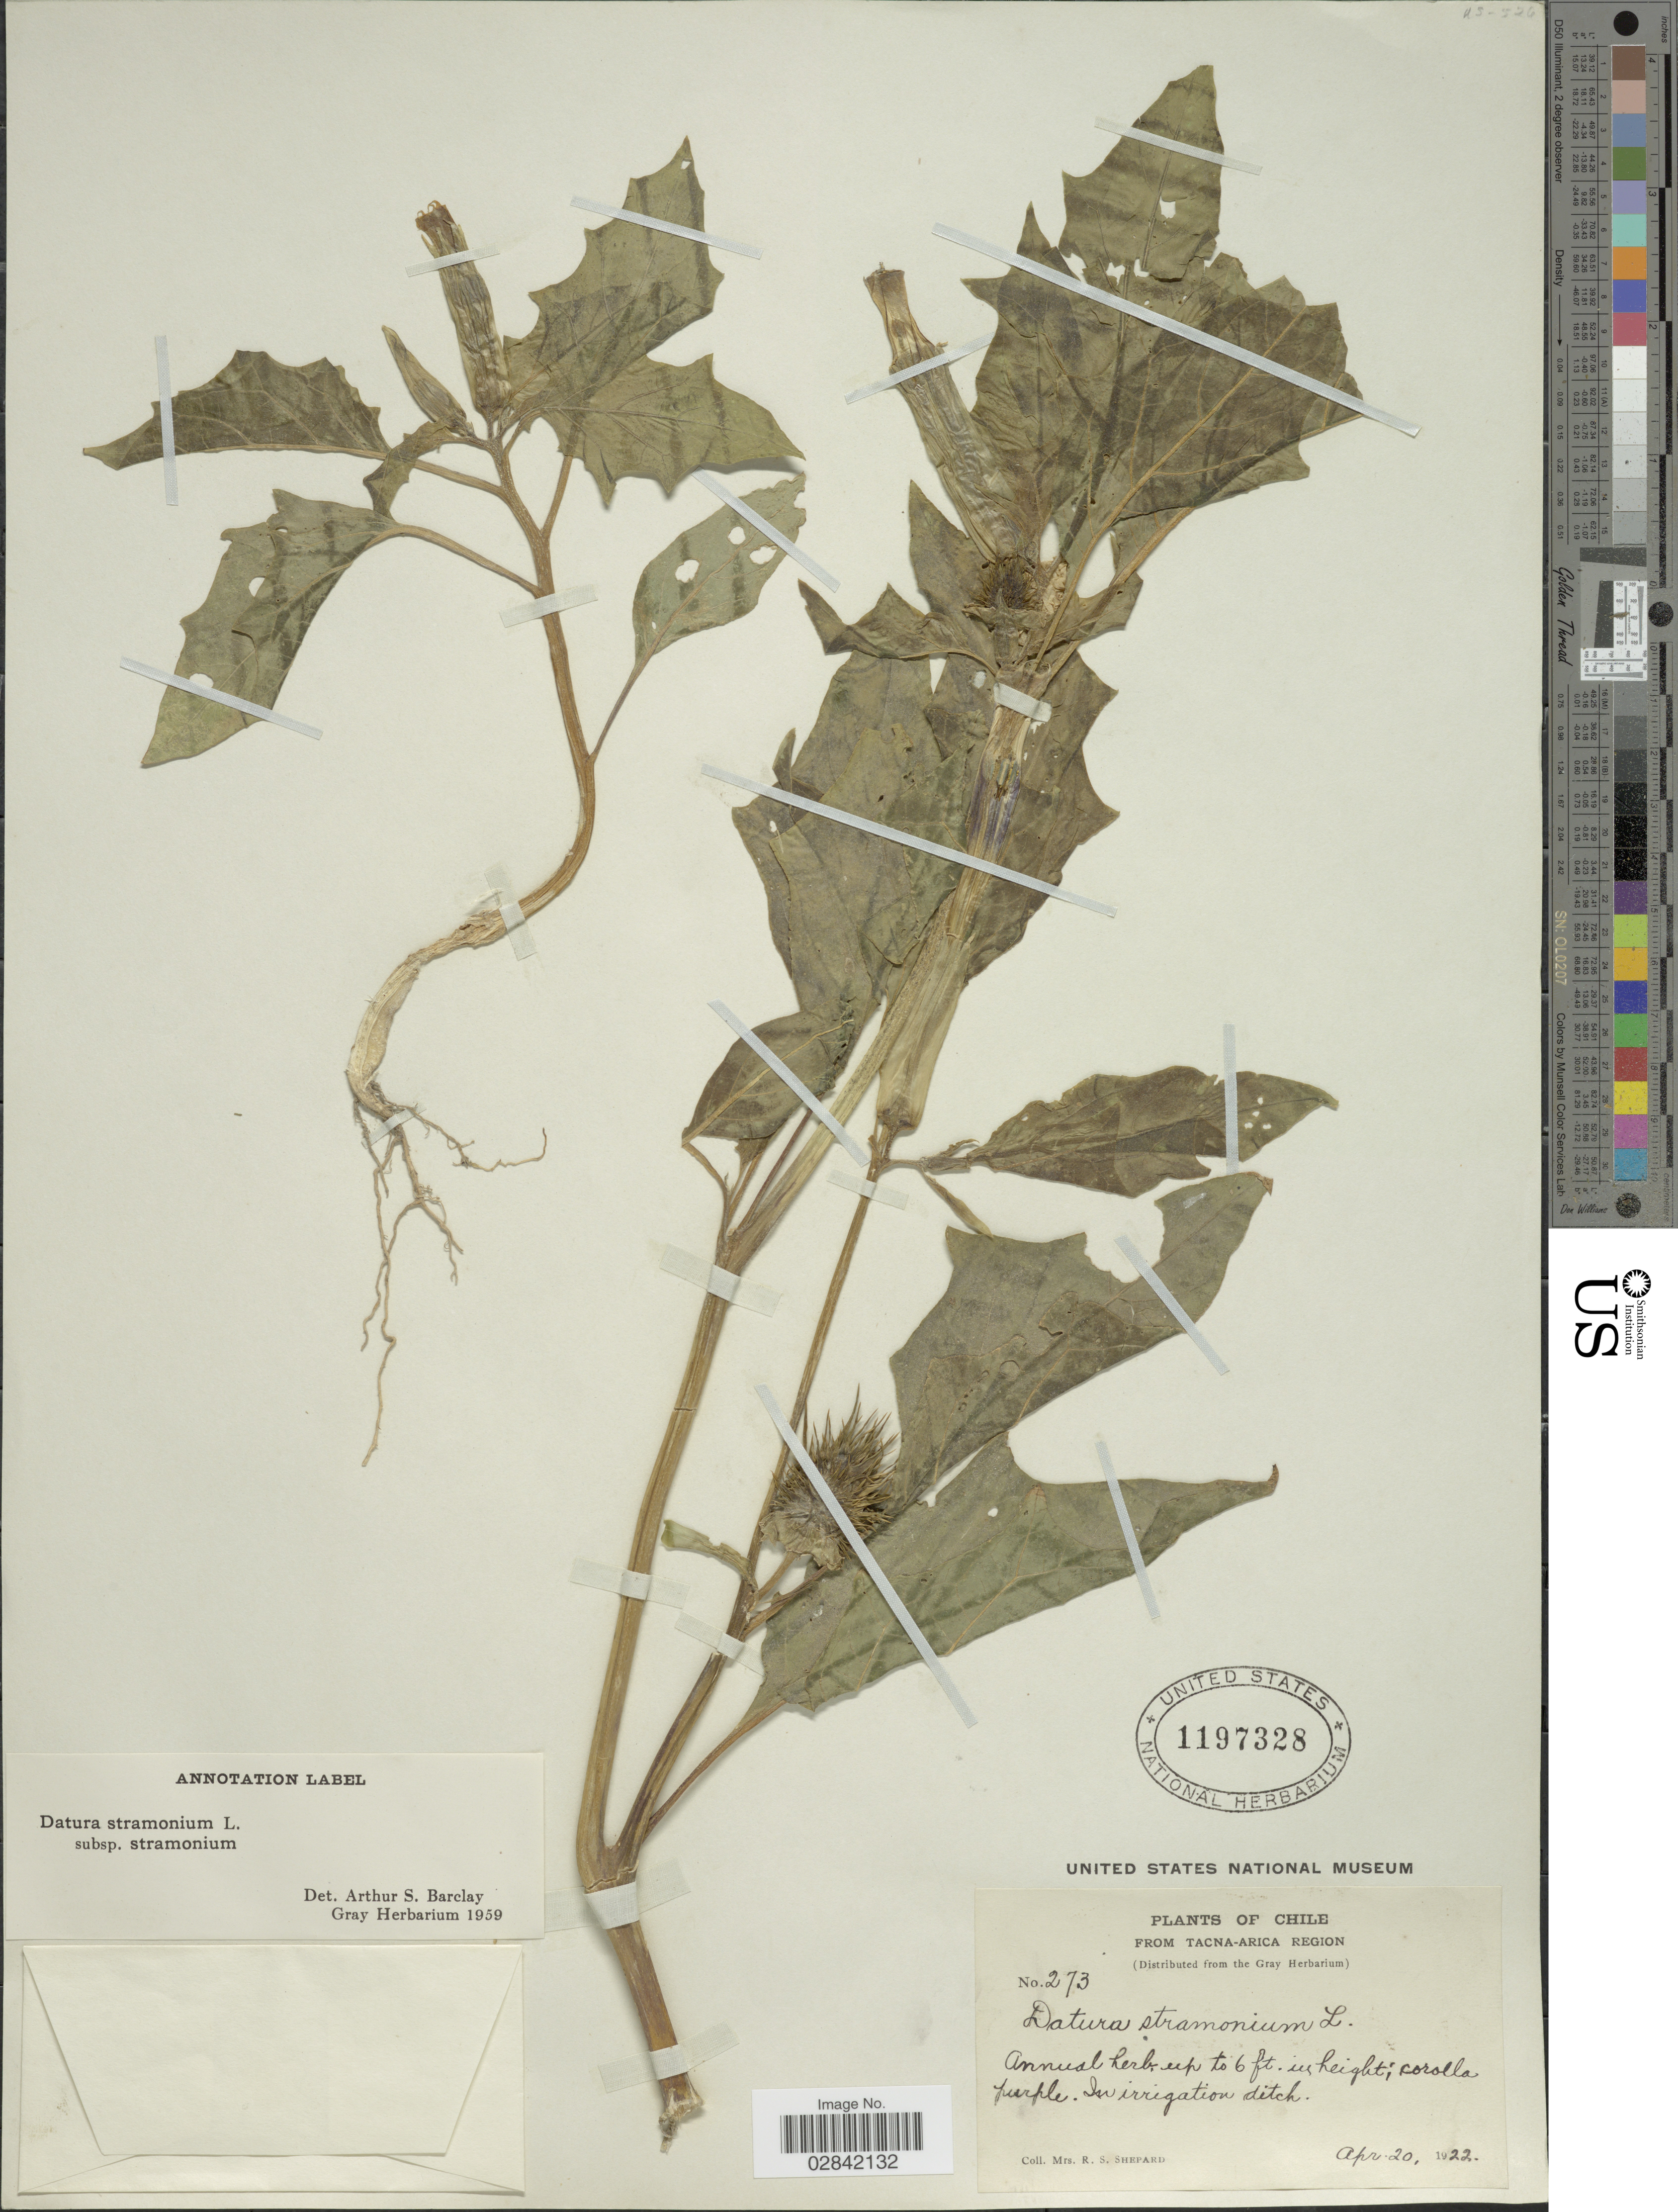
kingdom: Plantae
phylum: Tracheophyta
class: Magnoliopsida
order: Solanales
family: Solanaceae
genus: Datura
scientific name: Datura stramonium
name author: L.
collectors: R. Shepard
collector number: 273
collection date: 1922-04-20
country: Chile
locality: Tacna-Arica Region.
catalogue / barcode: US 1197328